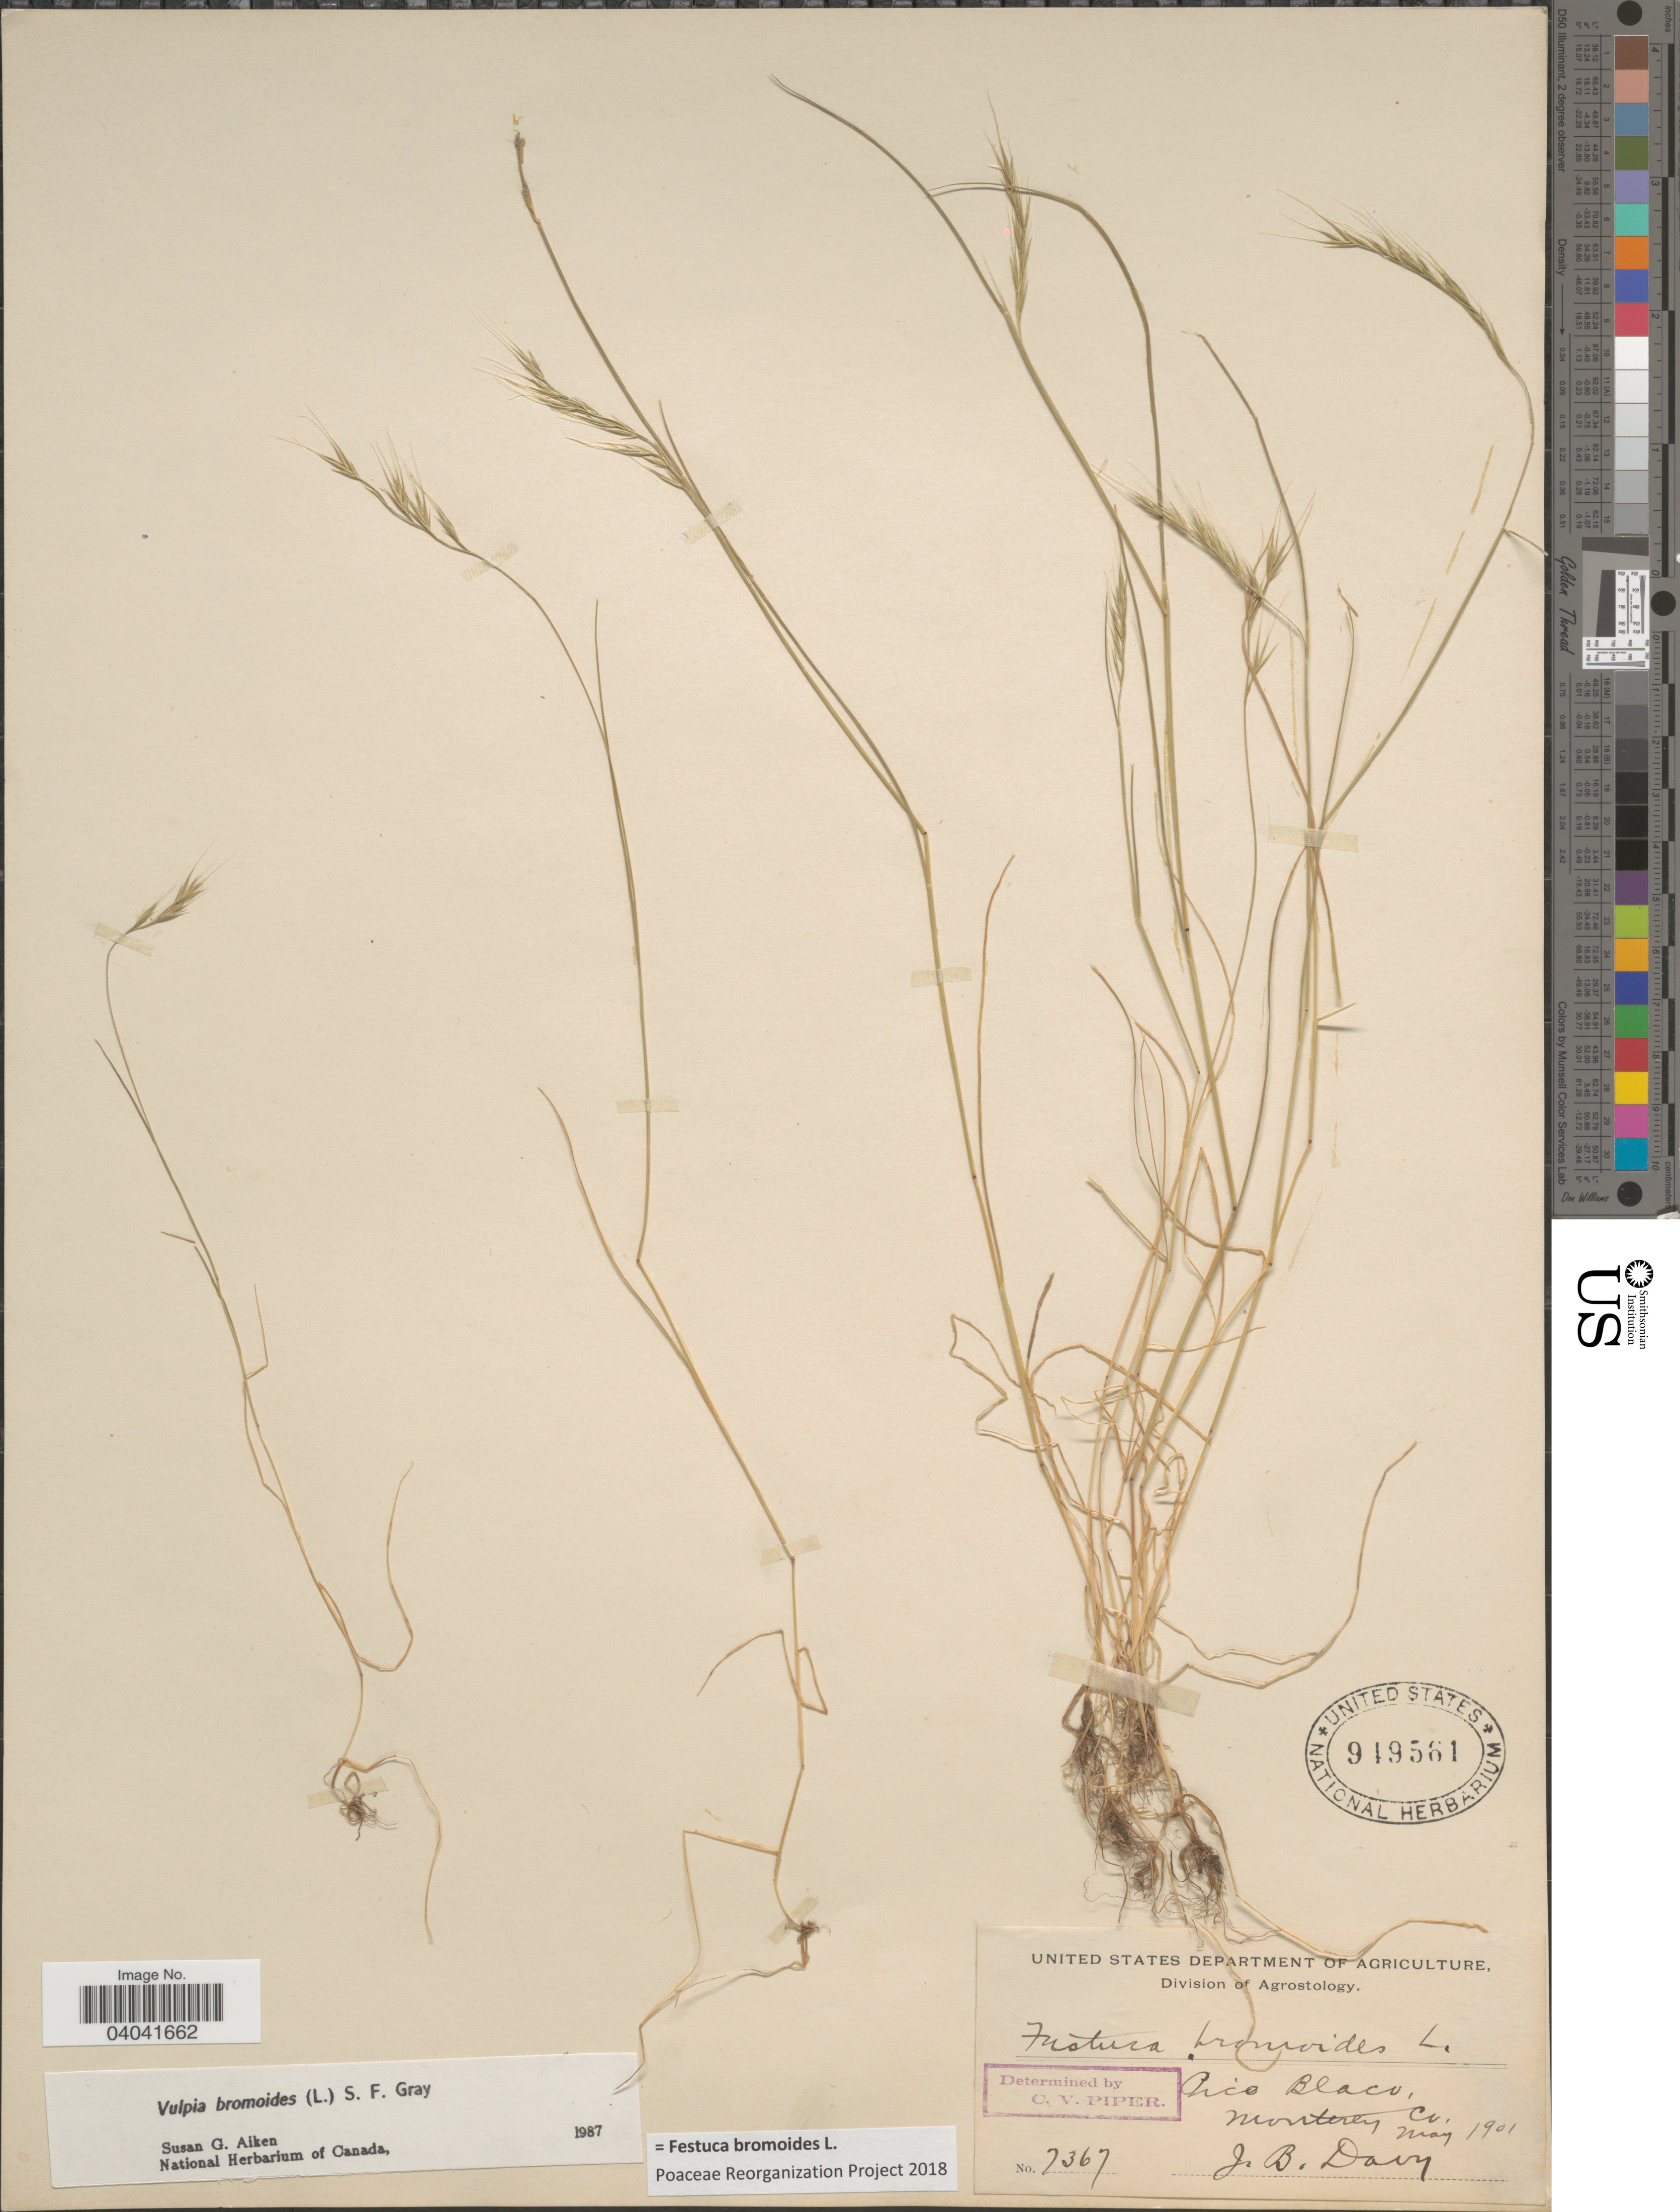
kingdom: Plantae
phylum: Tracheophyta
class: Liliopsida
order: Poales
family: Poaceae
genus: Festuca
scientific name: Festuca bromoides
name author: L.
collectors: J. Burtt Davy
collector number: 2367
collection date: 1901-05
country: United States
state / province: California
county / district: Monterey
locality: Pico Blaco, Monterey Co.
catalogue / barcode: US 949561